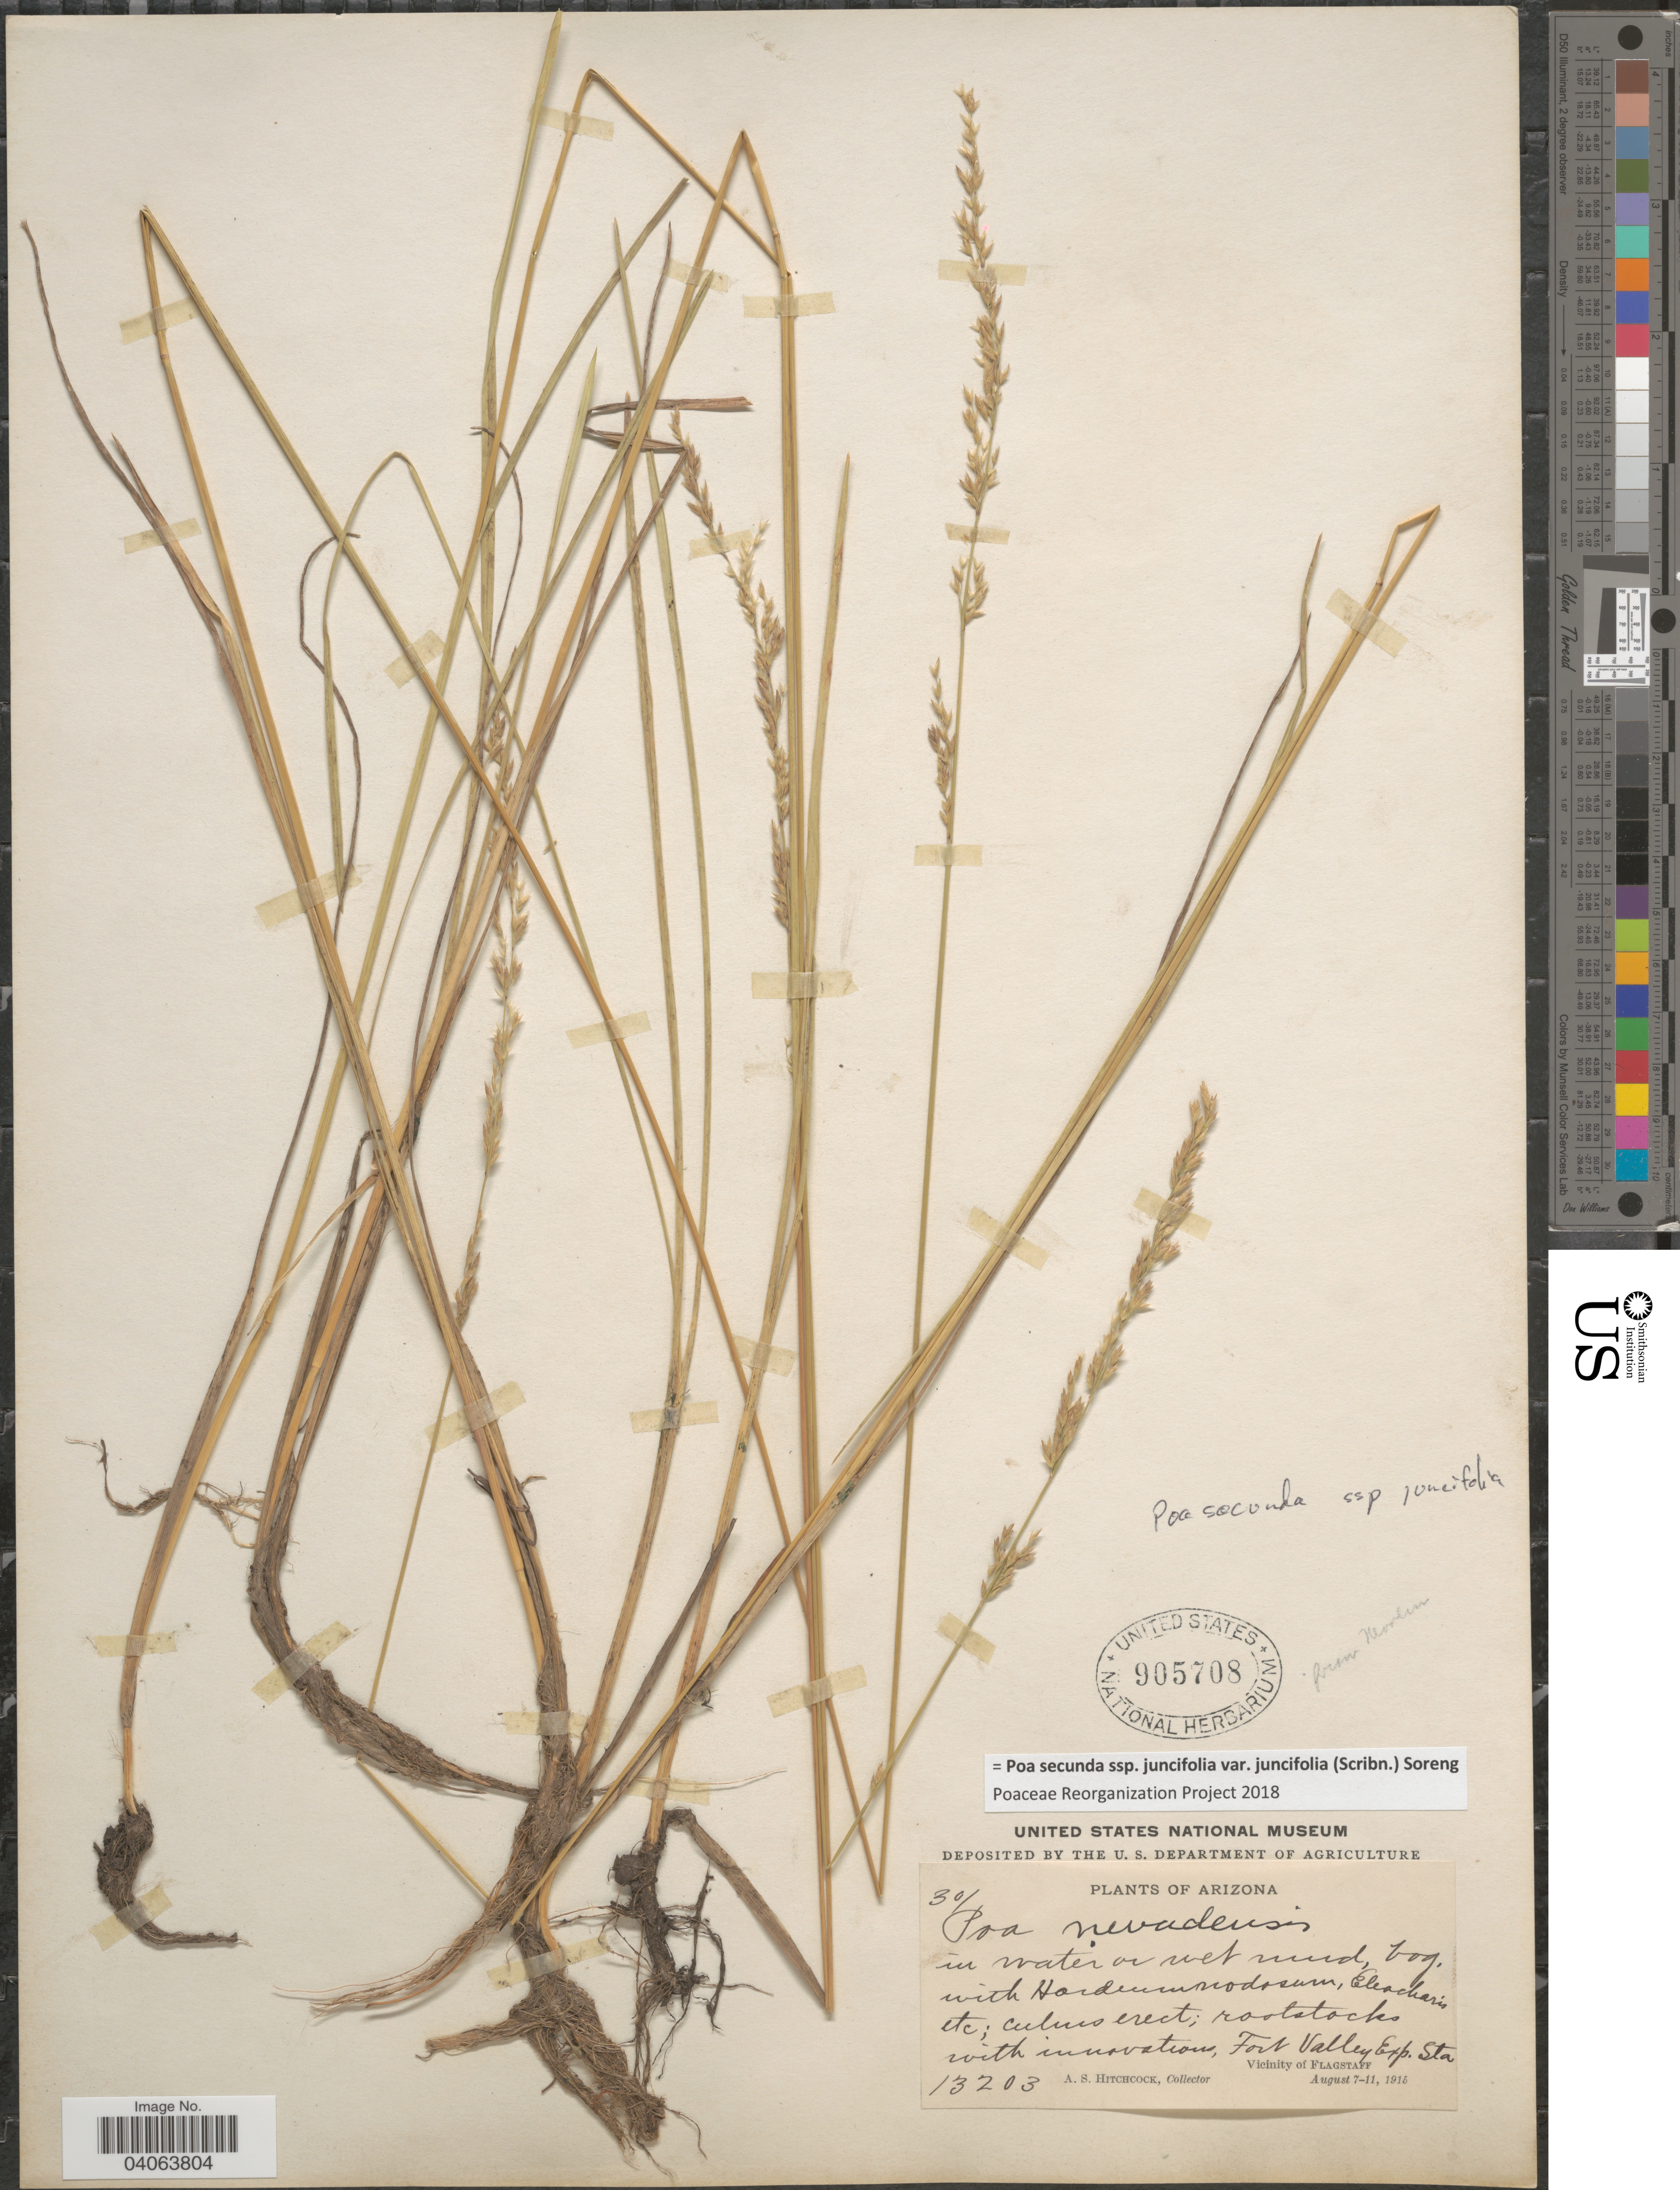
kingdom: Plantae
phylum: Tracheophyta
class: Liliopsida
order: Poales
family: Poaceae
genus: Poa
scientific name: Poa secunda subsp. juncifolia var. juncifolia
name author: (Scribn.) Soreng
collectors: A. S. Hitchcock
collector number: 13203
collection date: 1915-08-07/1915-08-11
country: United States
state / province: Arizona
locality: Rootstocks with innovation, Fort Valley Exp. Sta. Vicinity of Flagstaff.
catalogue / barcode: US 905708